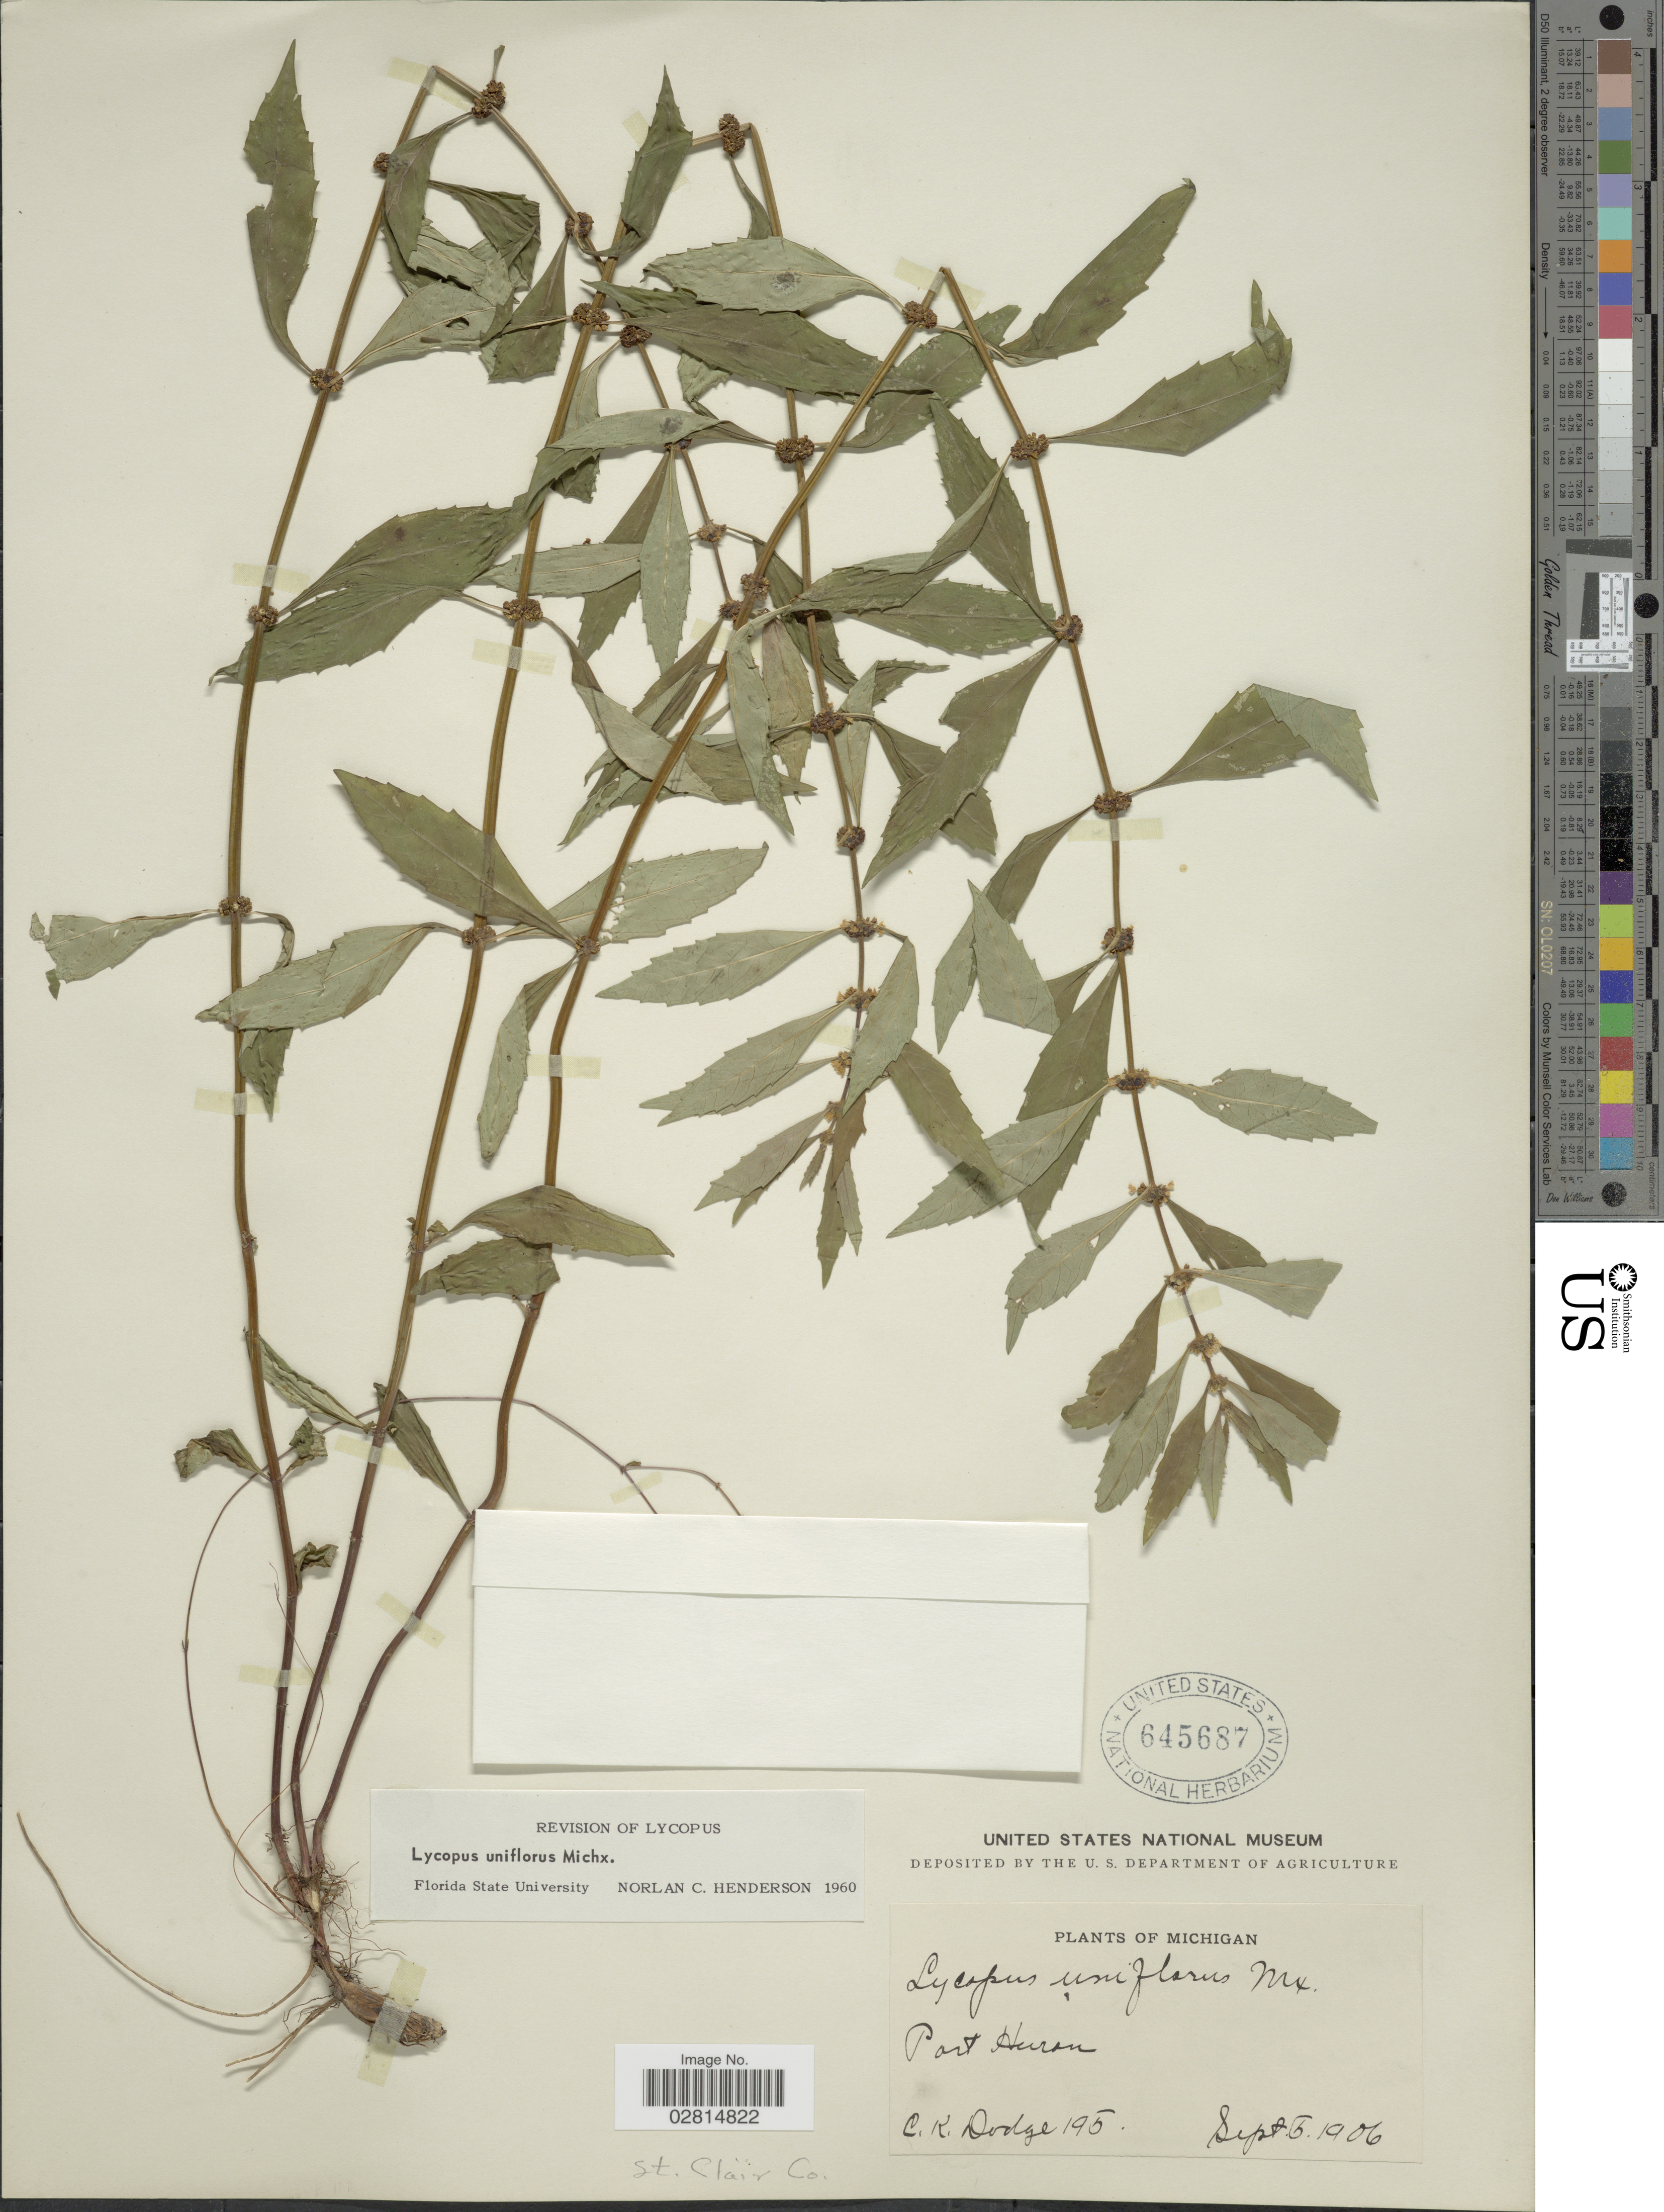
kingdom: Plantae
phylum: Tracheophyta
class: Magnoliopsida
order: Lamiales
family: Lamiaceae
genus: Lycopus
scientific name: Lycopus uniflorus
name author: Michx.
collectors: C. Dodge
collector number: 195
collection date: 1906-09-05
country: United States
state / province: Michigan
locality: Port Huron, St. Clair Co.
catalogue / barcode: US 645687